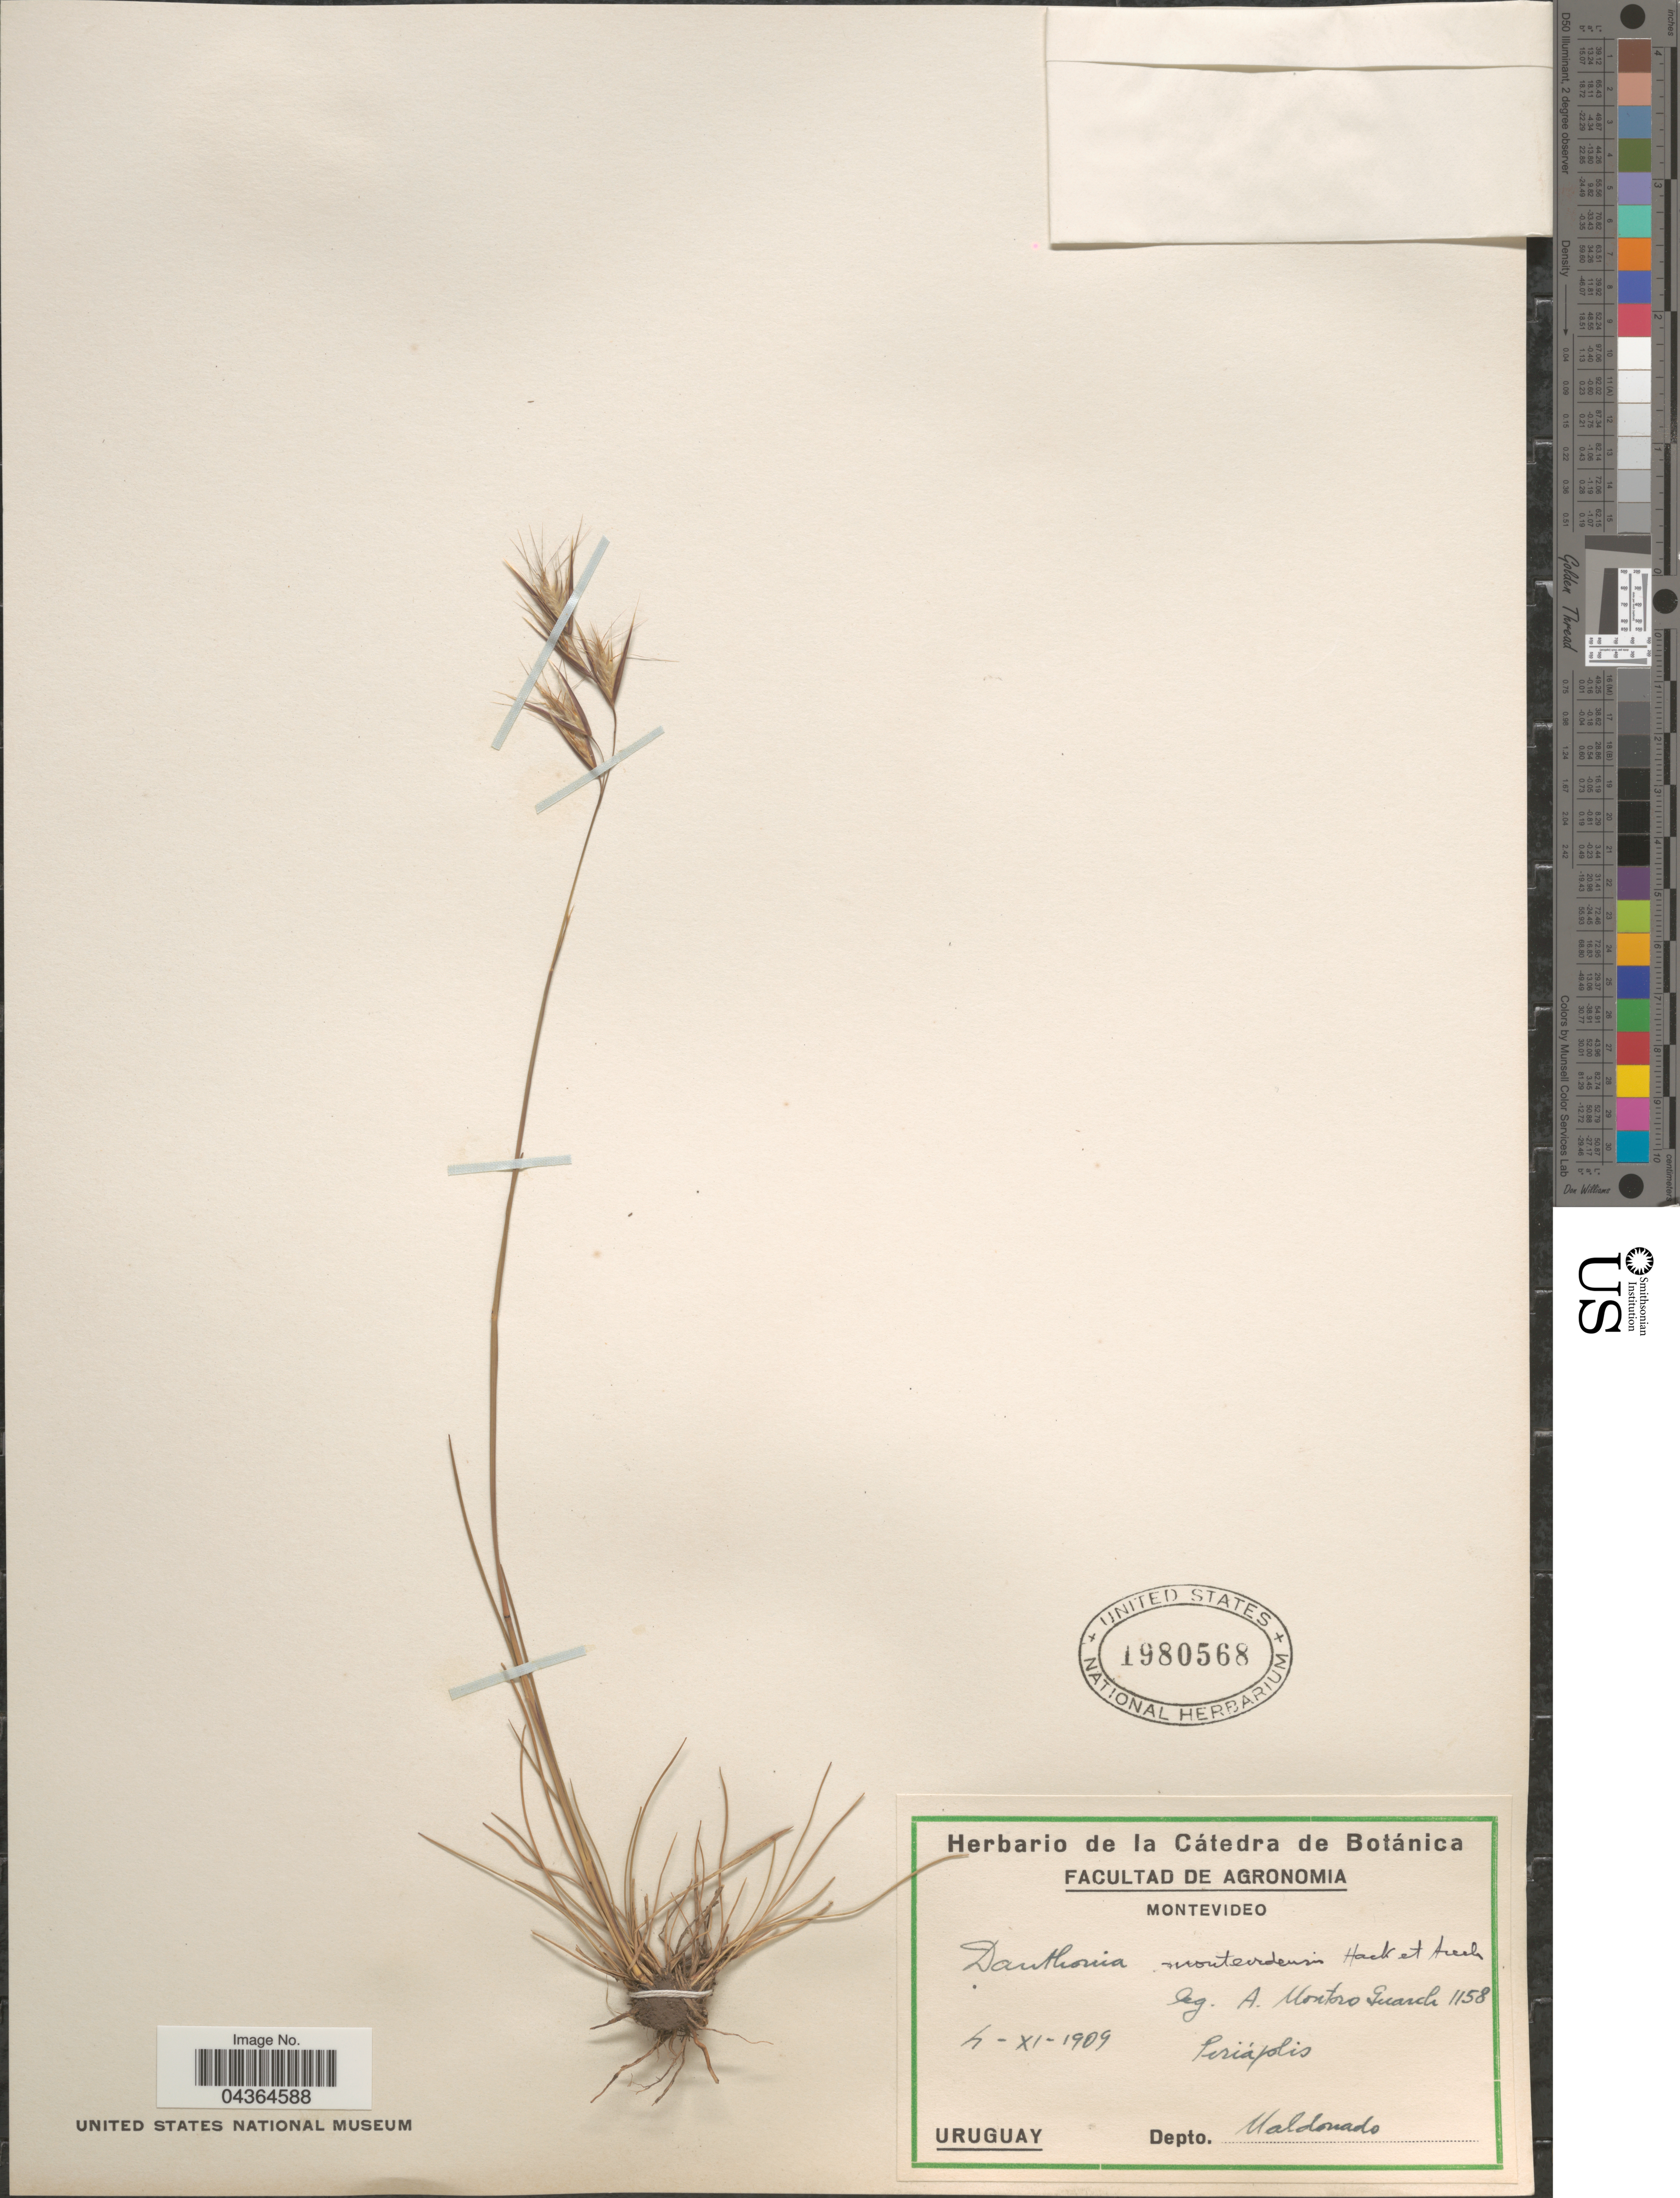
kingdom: Plantae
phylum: Tracheophyta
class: Liliopsida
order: Poales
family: Poaceae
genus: Danthonia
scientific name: Danthonia montevidensis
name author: (Hack.) Arechav.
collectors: A. Guarch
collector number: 1158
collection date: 1909-11-04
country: Uruguay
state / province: Maldonado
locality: Periápolis. Depto. Maldonado.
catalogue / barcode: US 1980568